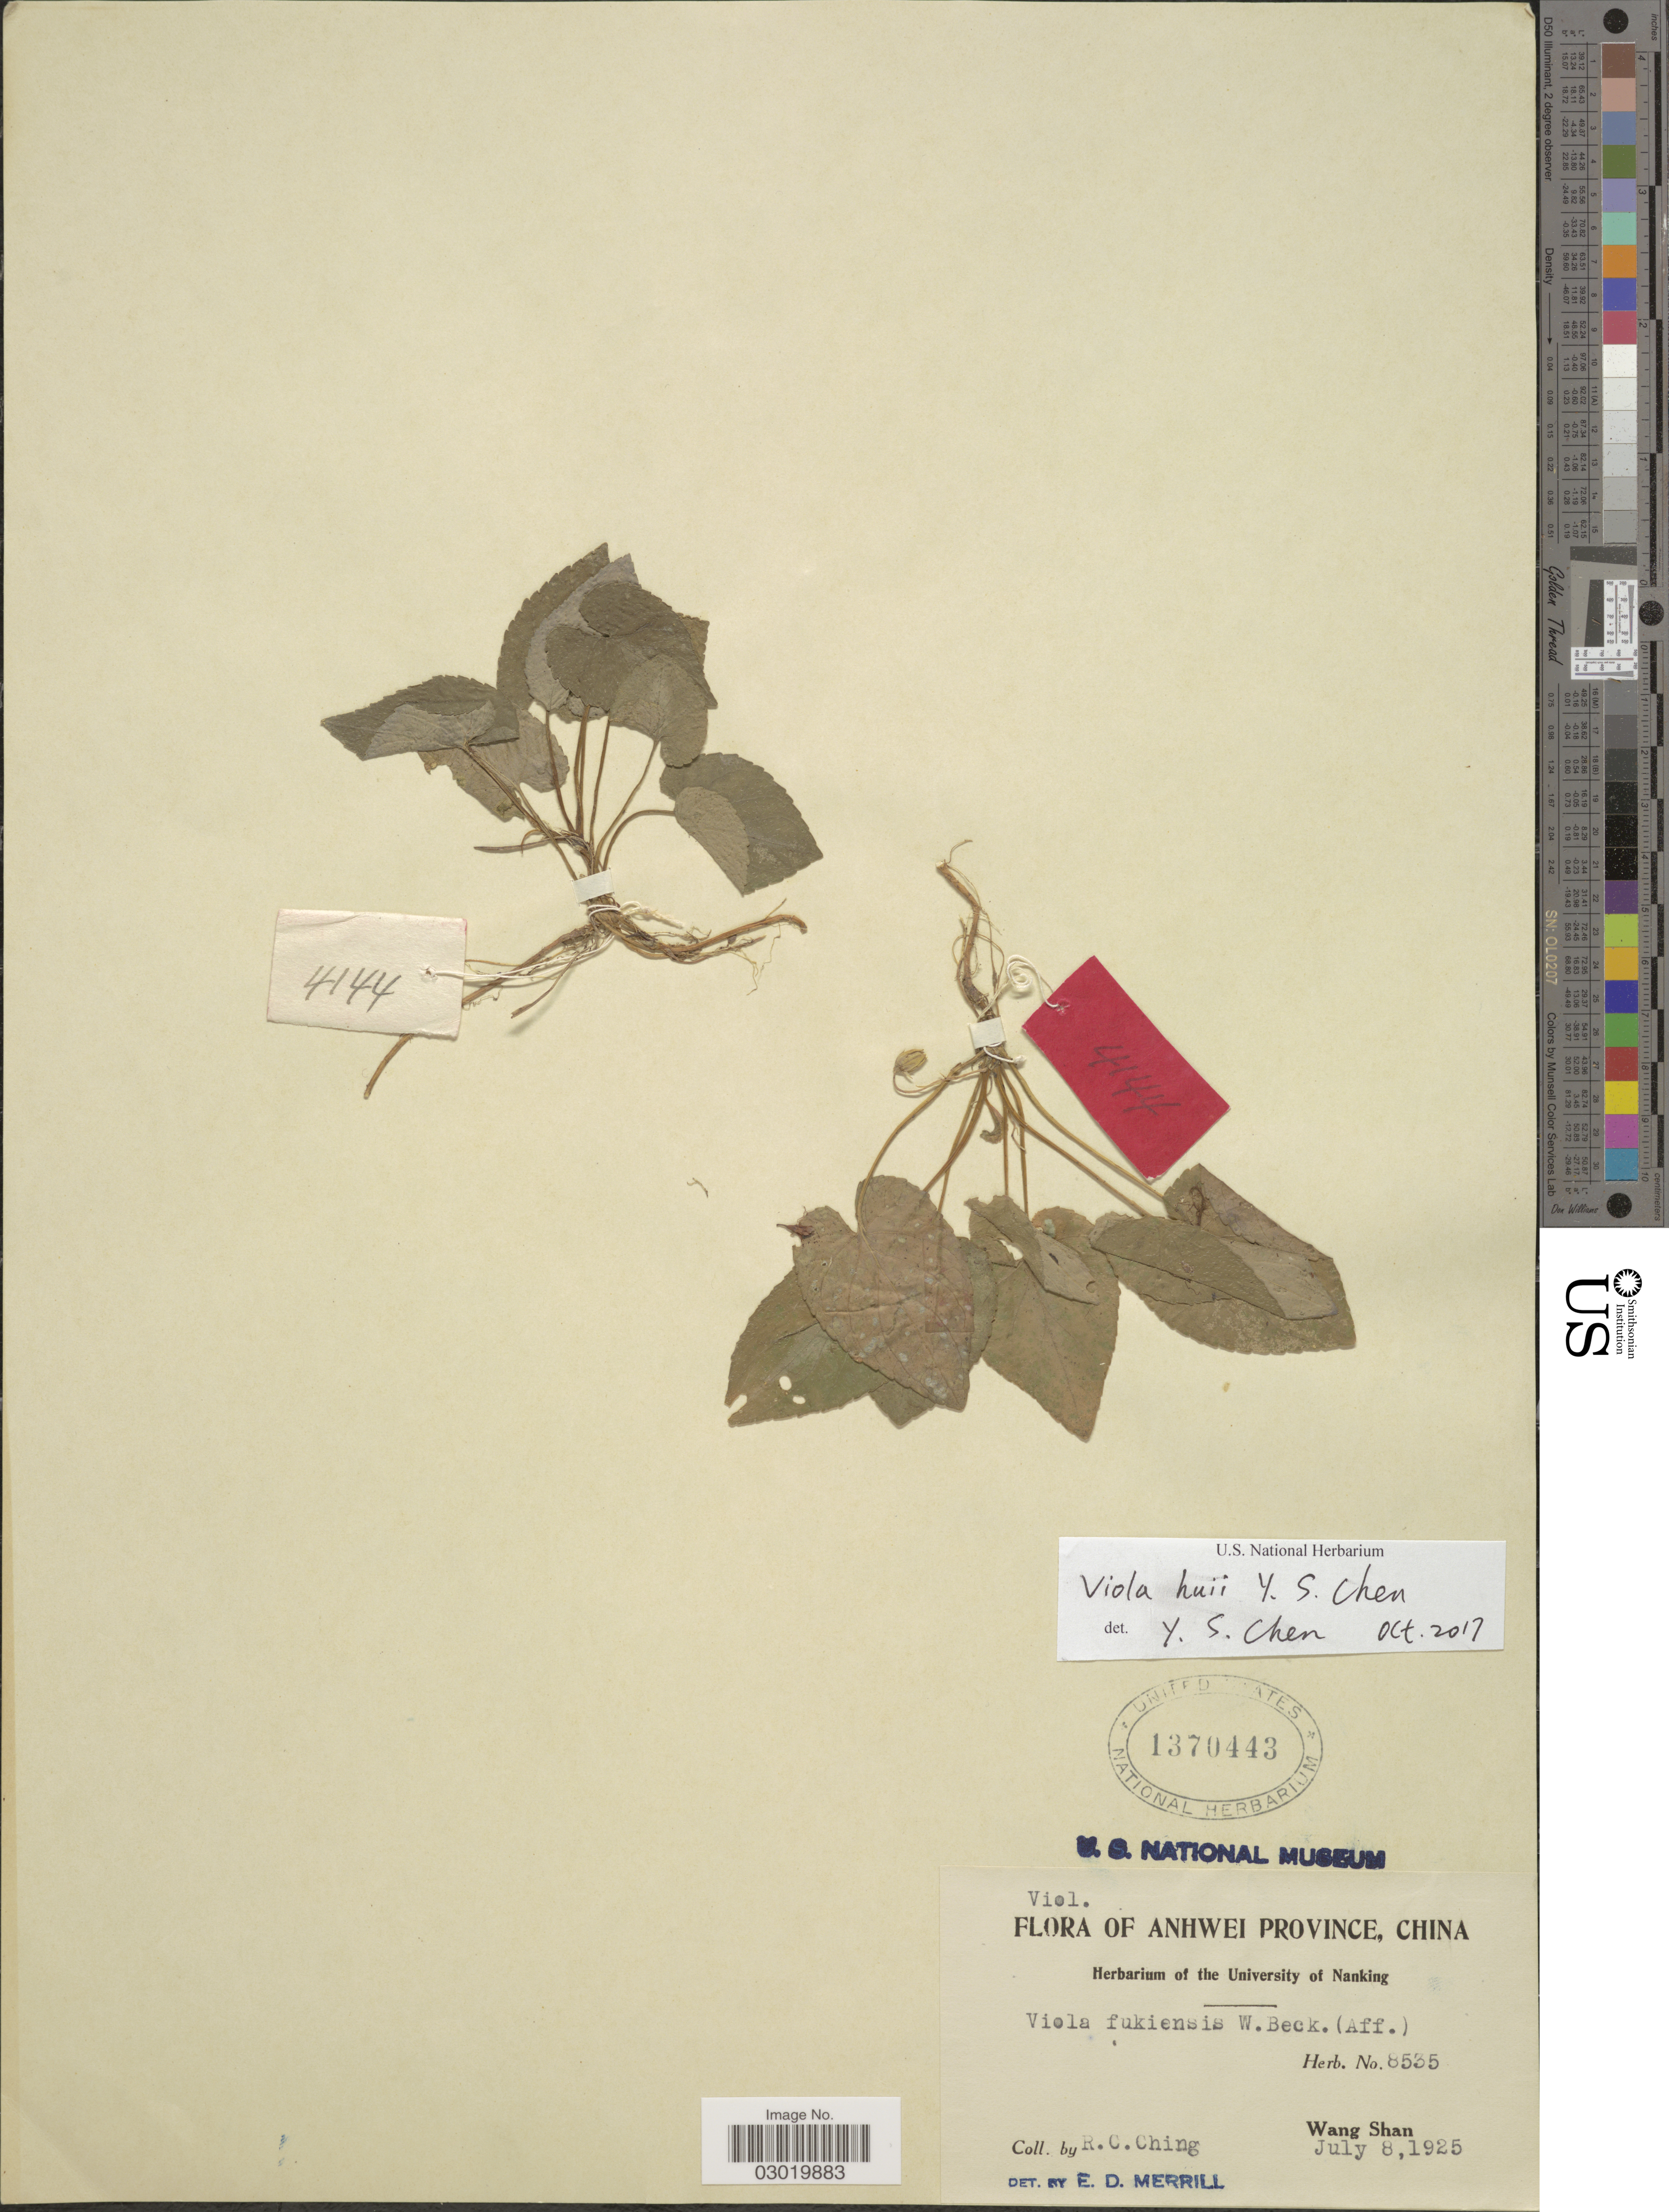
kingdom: Plantae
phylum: Tracheophyta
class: Magnoliopsida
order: Malpighiales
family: Violaceae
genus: Viola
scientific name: Viola huii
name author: Y.S. Chen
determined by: Chen, Y. S.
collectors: R. C. Ching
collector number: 8535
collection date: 1925-07-08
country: China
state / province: Anhui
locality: Anhwei Province. Wang Shan.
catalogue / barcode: US 1370443